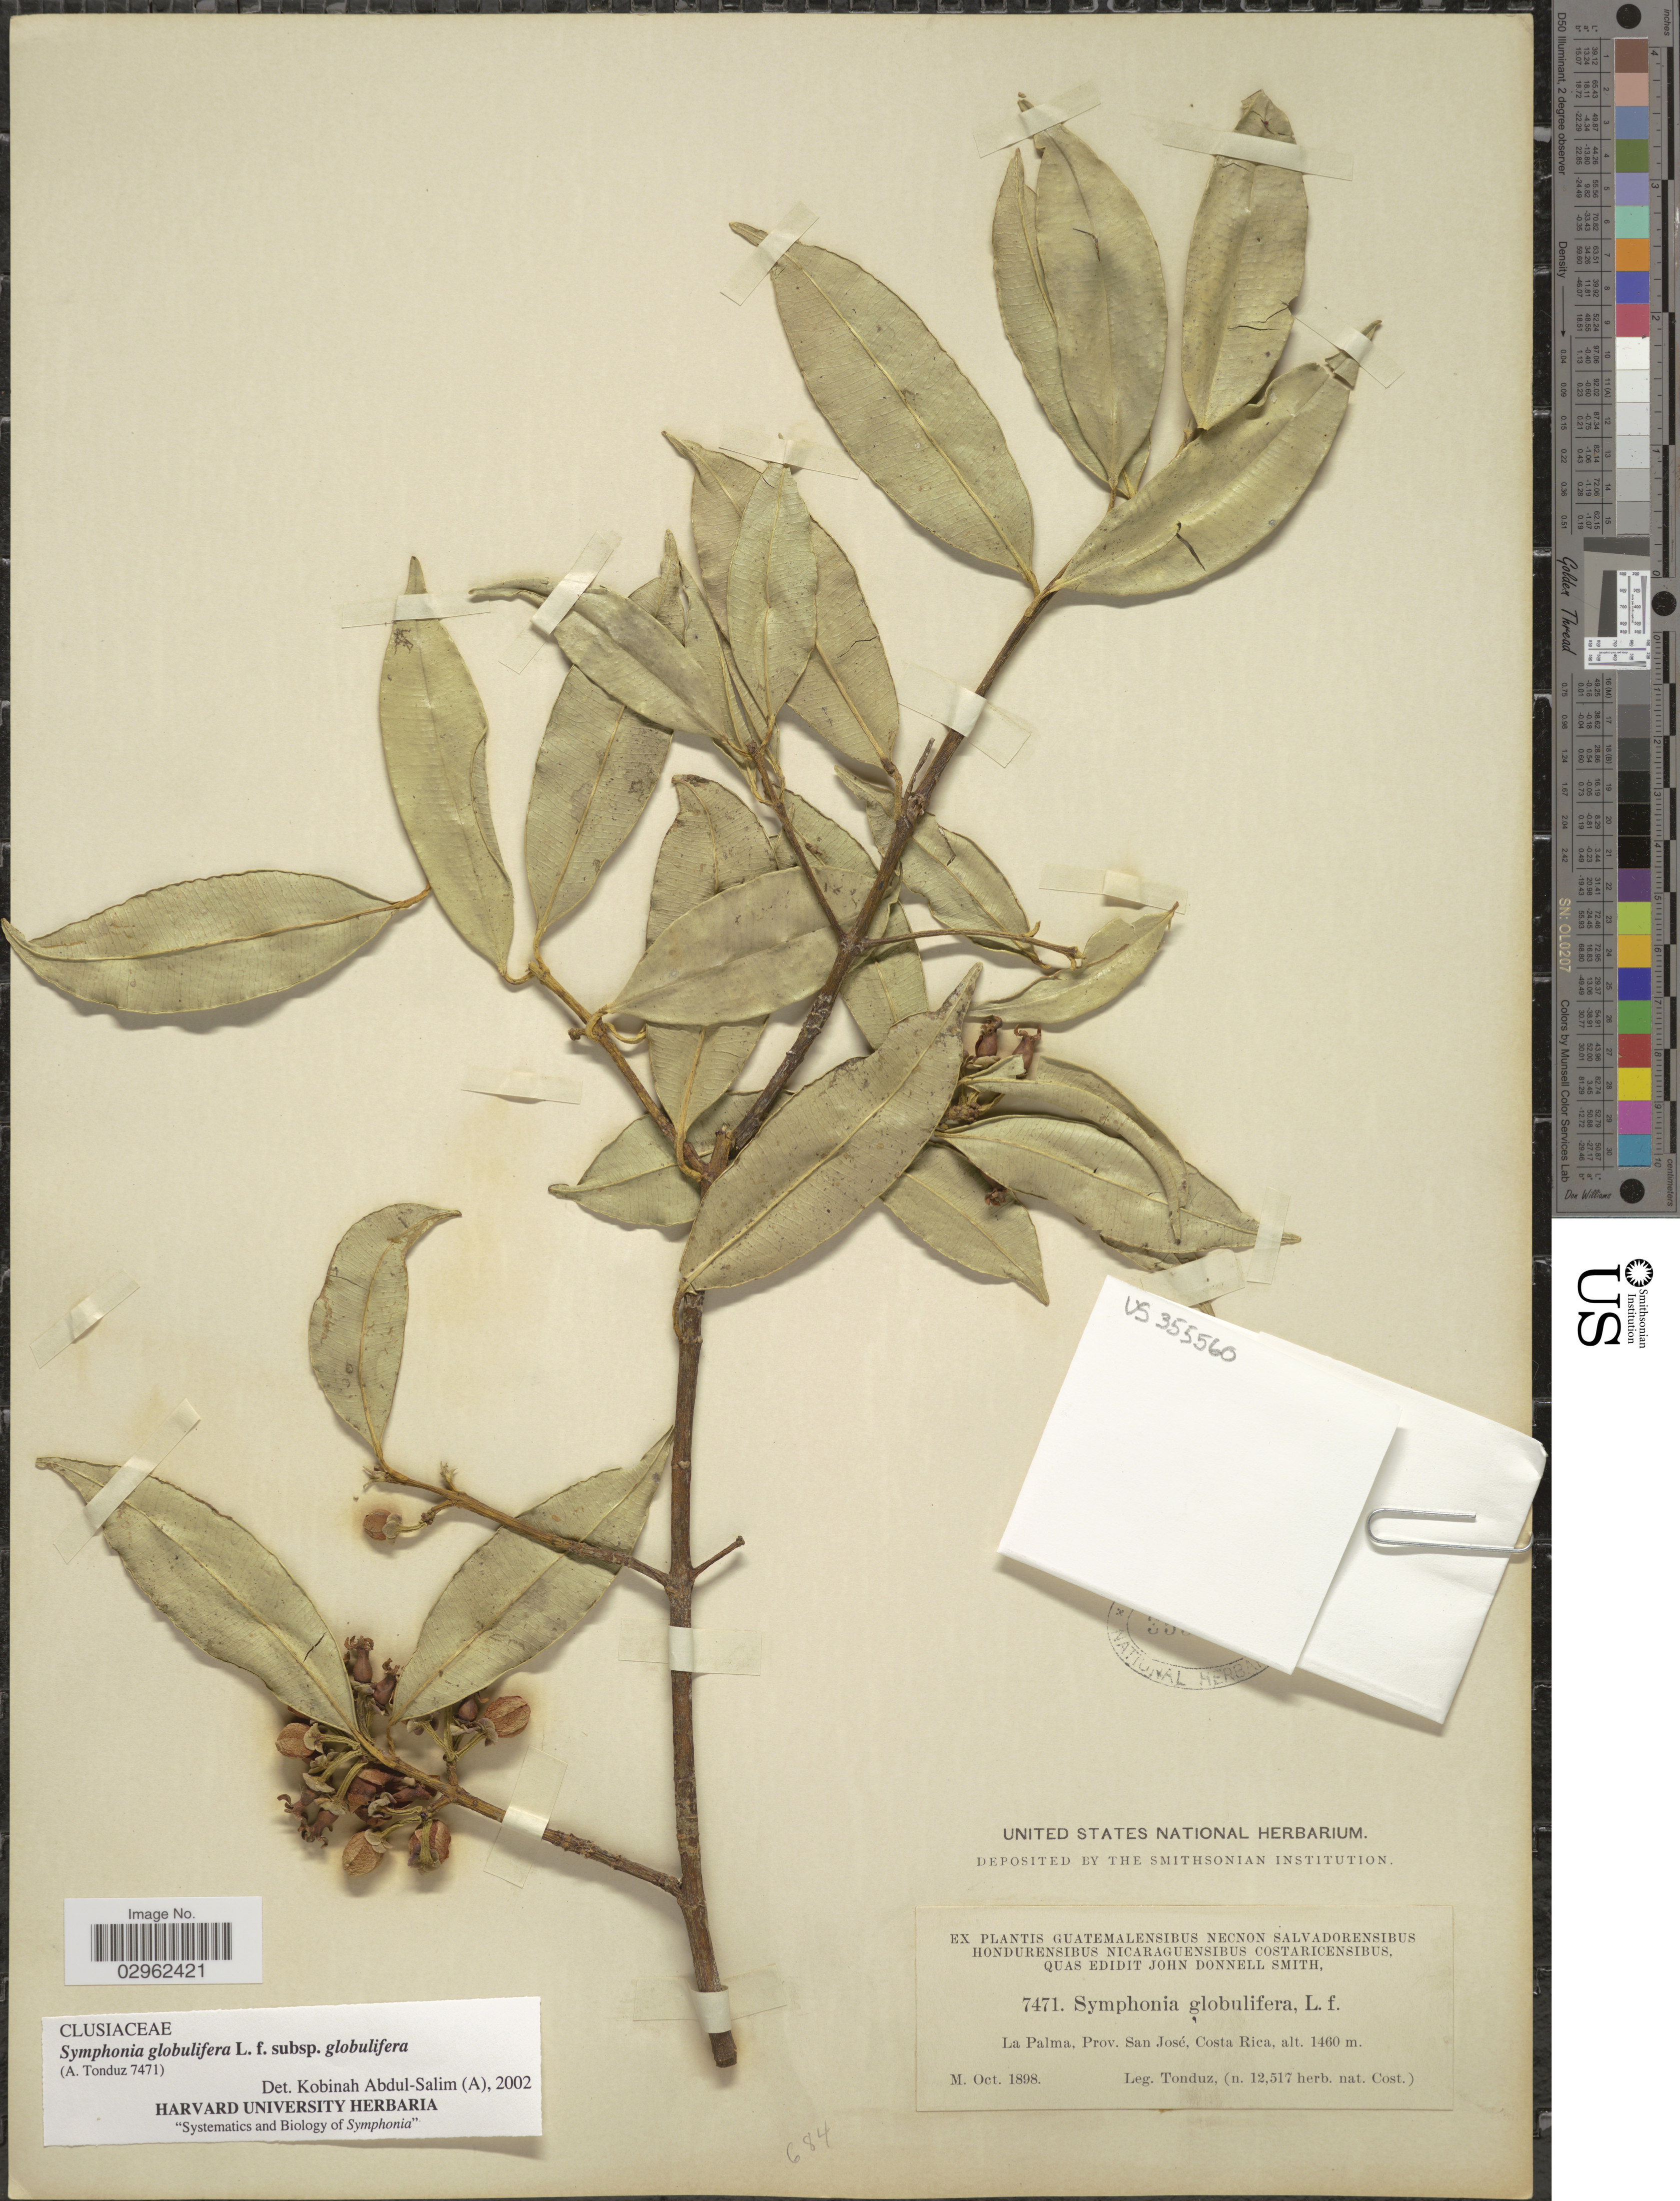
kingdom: Plantae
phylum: Tracheophyta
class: Magnoliopsida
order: Malpighiales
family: Clusiaceae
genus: Symphonia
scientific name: Symphonia globulifera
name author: L. f.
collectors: Tonduz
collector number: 7471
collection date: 1898-10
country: Costa Rica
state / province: San José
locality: La Palma, Prov. San José.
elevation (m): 1460